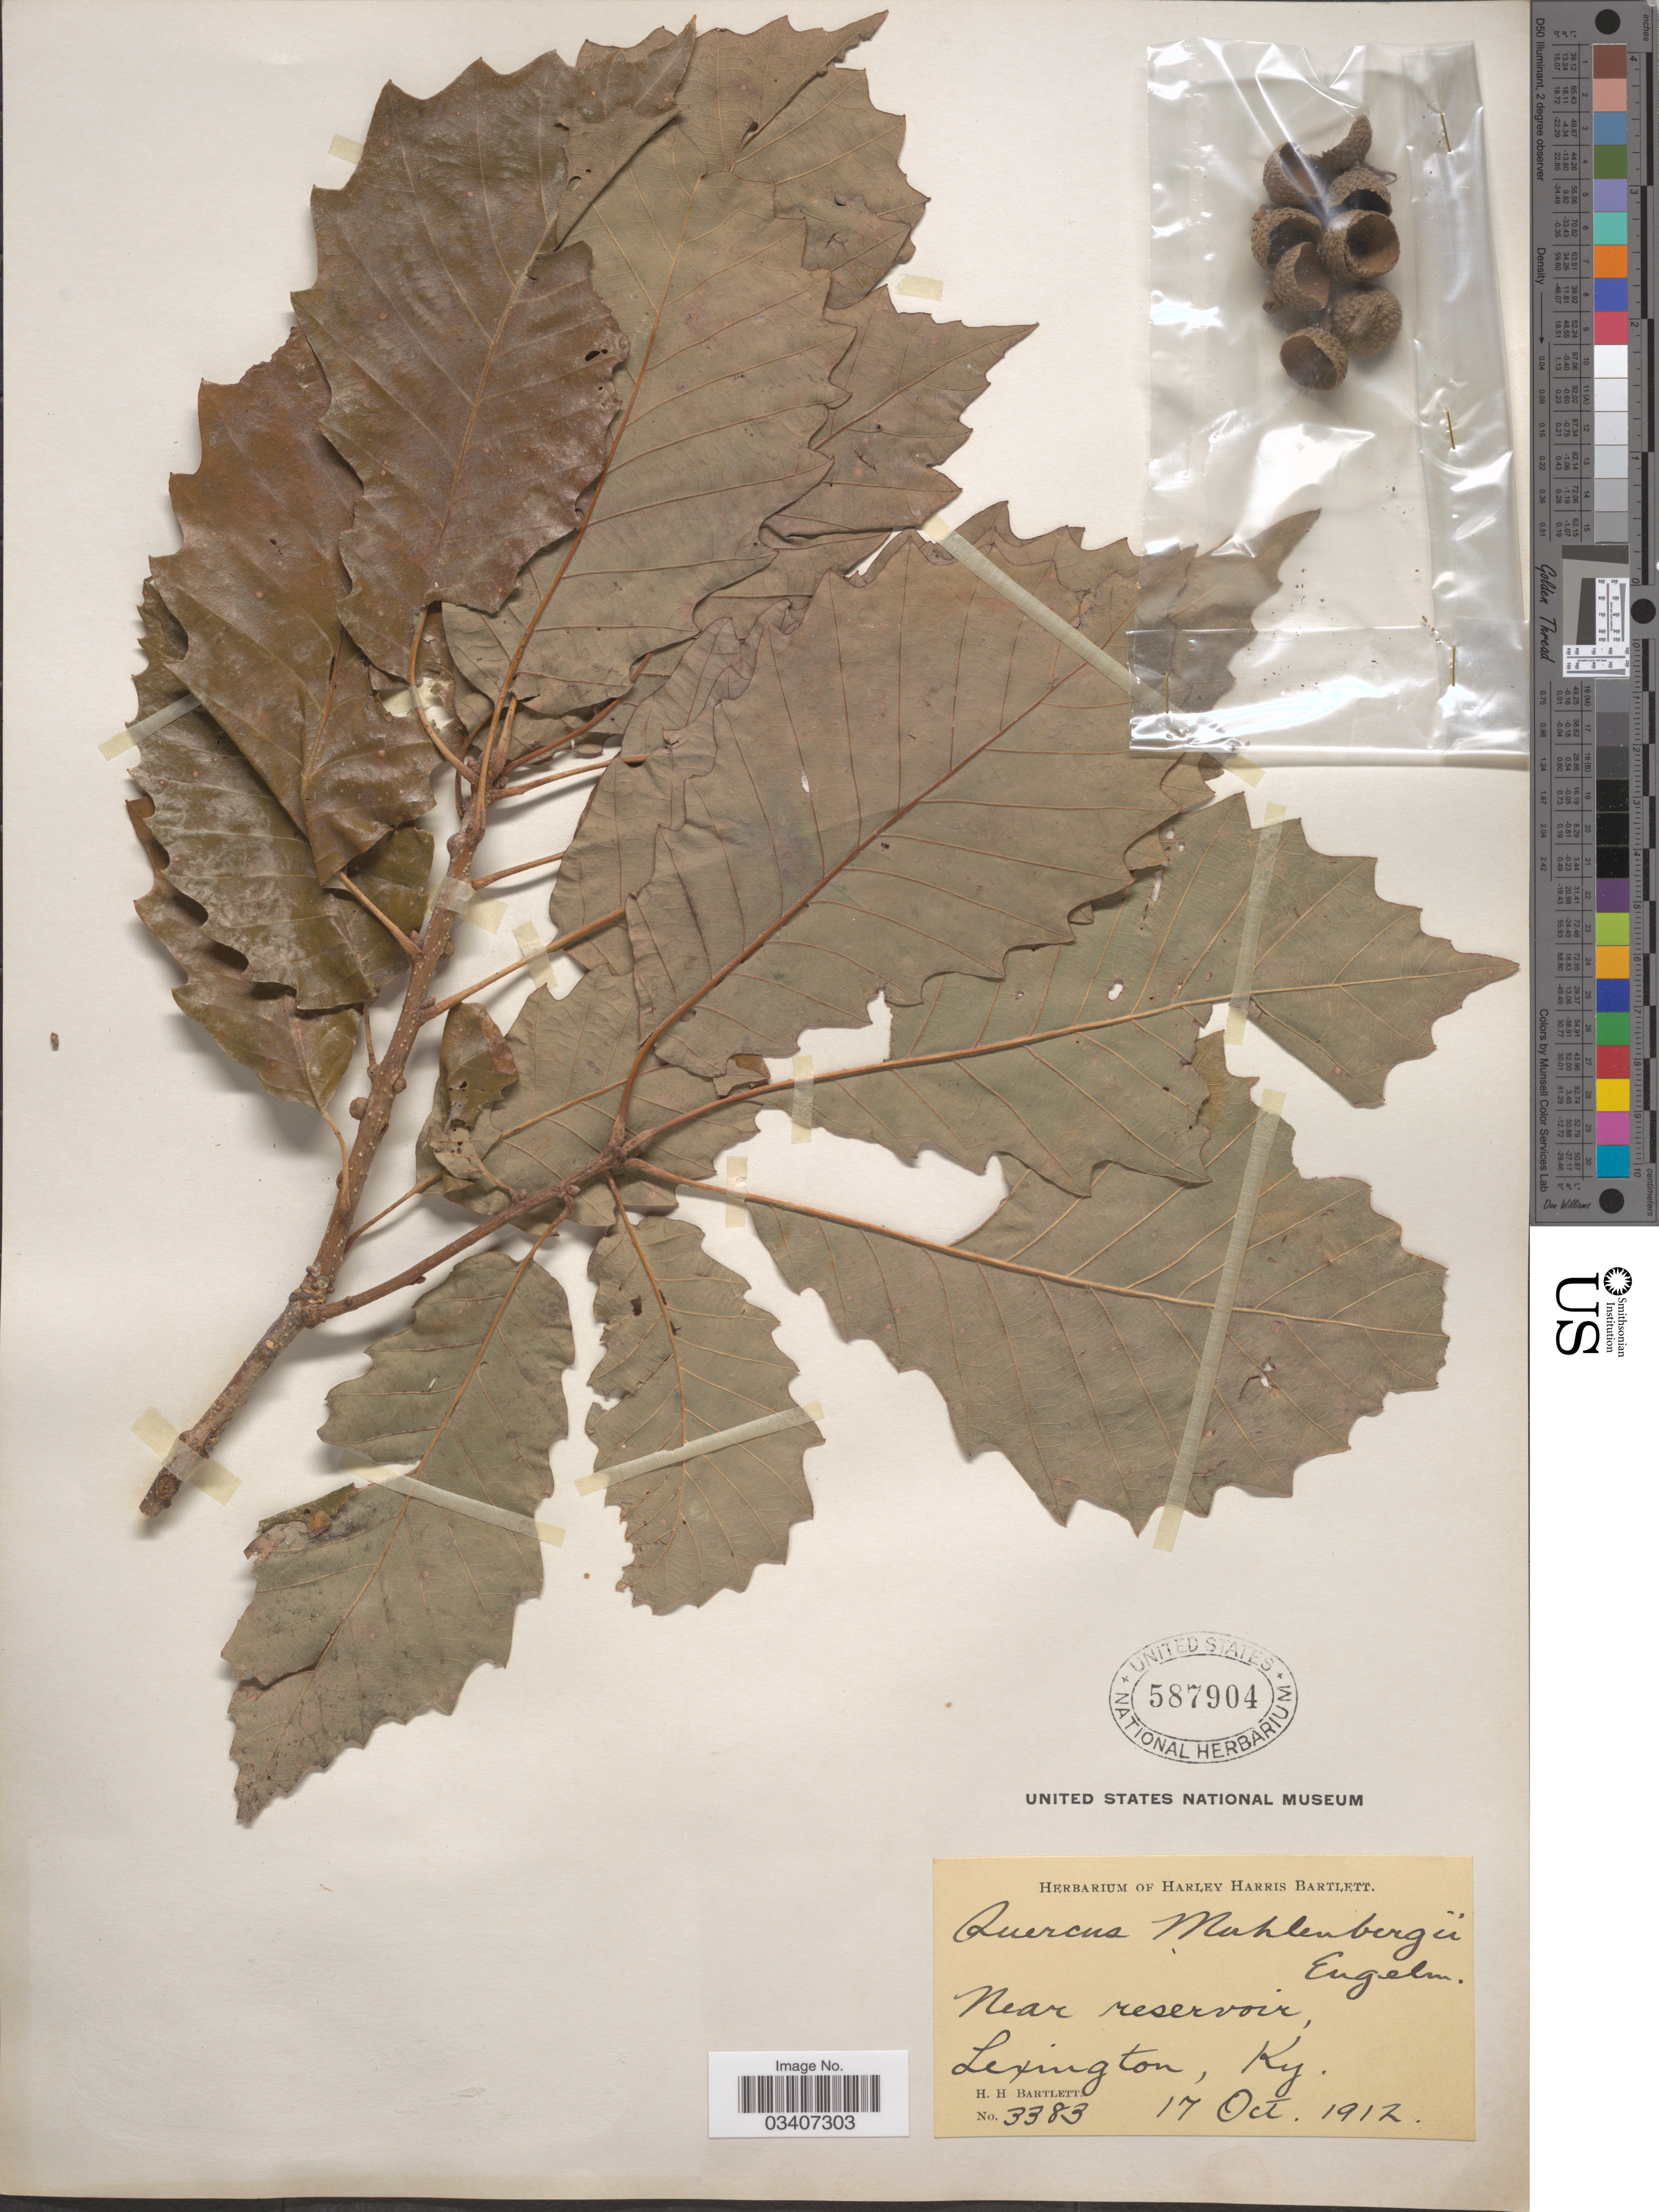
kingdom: Plantae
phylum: Tracheophyta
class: Magnoliopsida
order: Fagales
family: Fagaceae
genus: Quercus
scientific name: Quercus muehlenbergii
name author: Engelm.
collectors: H. H. Bartlett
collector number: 3383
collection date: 1912-10-17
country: United States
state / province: Kentucky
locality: Near reservoir, Lexington.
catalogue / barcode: US 587904